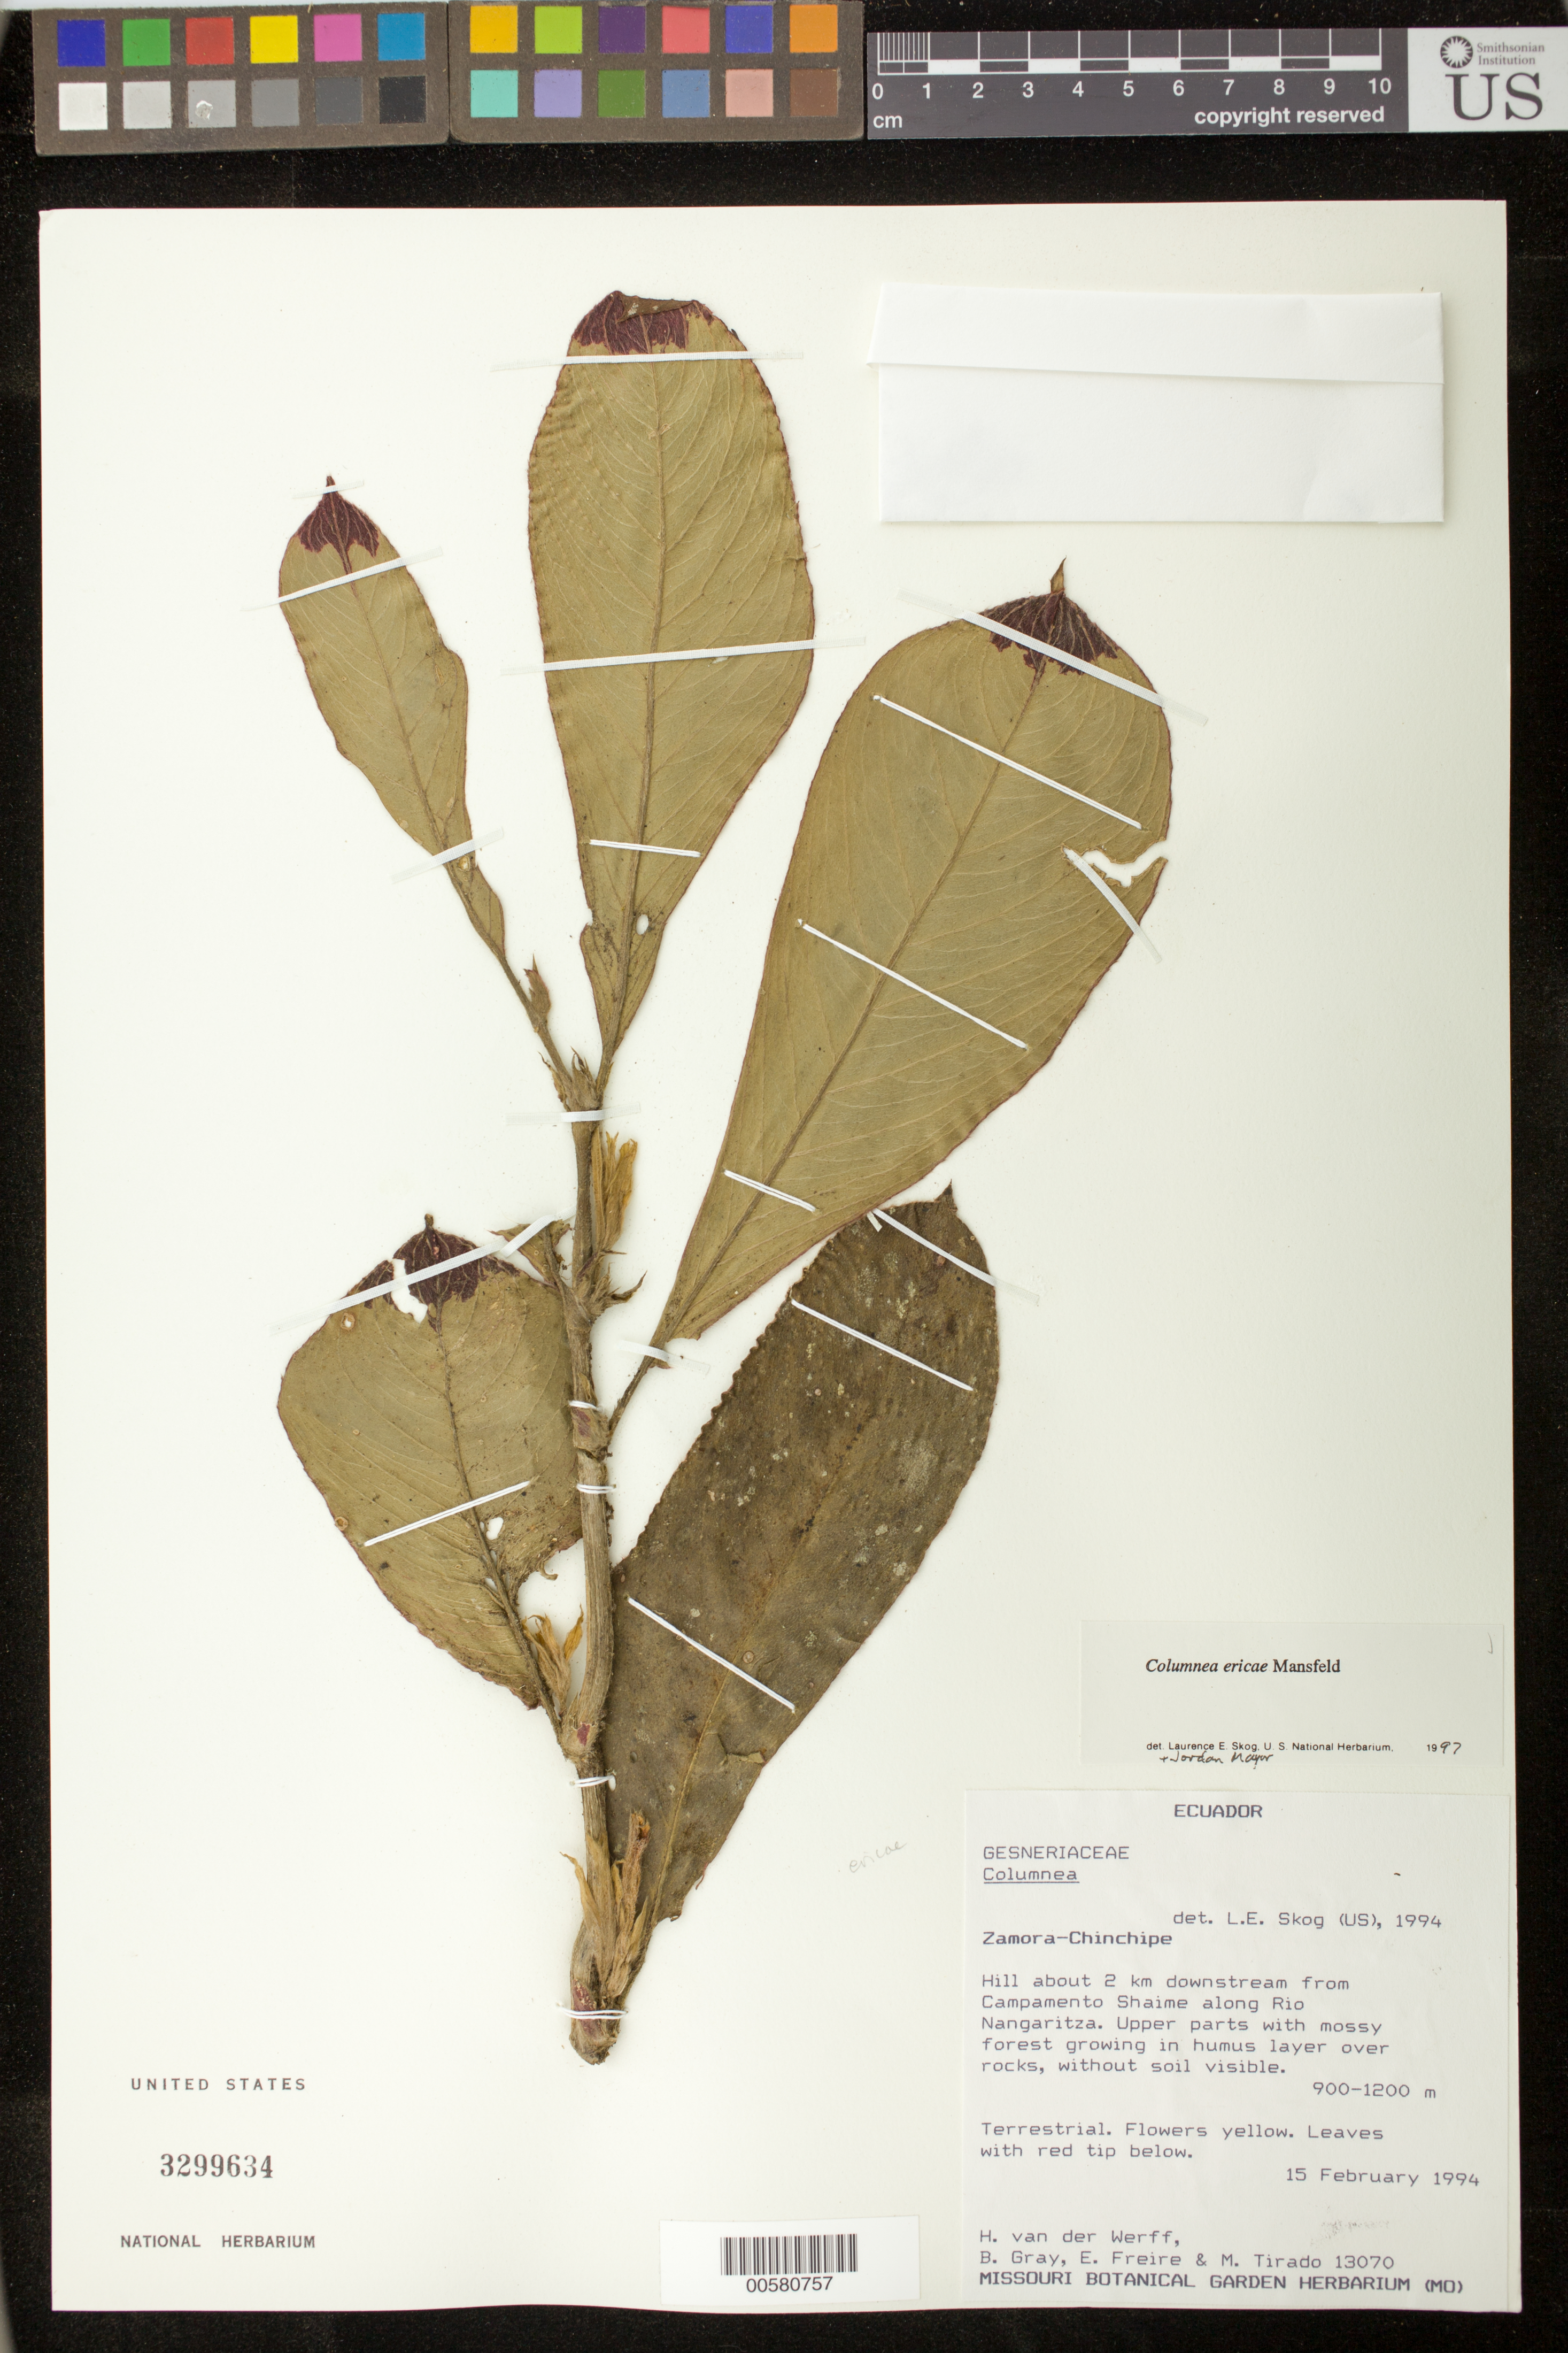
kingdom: Plantae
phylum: Tracheophyta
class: Magnoliopsida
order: Lamiales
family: Gesneriaceae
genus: Columnea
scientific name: Columnea ericae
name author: Mansf.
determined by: Skog, Laurence E.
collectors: H. van der Werff, B. Gray, E. Freire & M. Tirado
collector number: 13070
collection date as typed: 15 Feb 1994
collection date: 1994-02-15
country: Ecuador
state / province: Zamora-Chinchipe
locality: Hill about 2 km downstream from Campamento Shaime along Rio Nangaritza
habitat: Upper parts with mossy forest growing in humus layer over rocks, without soil visible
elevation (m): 900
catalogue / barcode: US 3299634